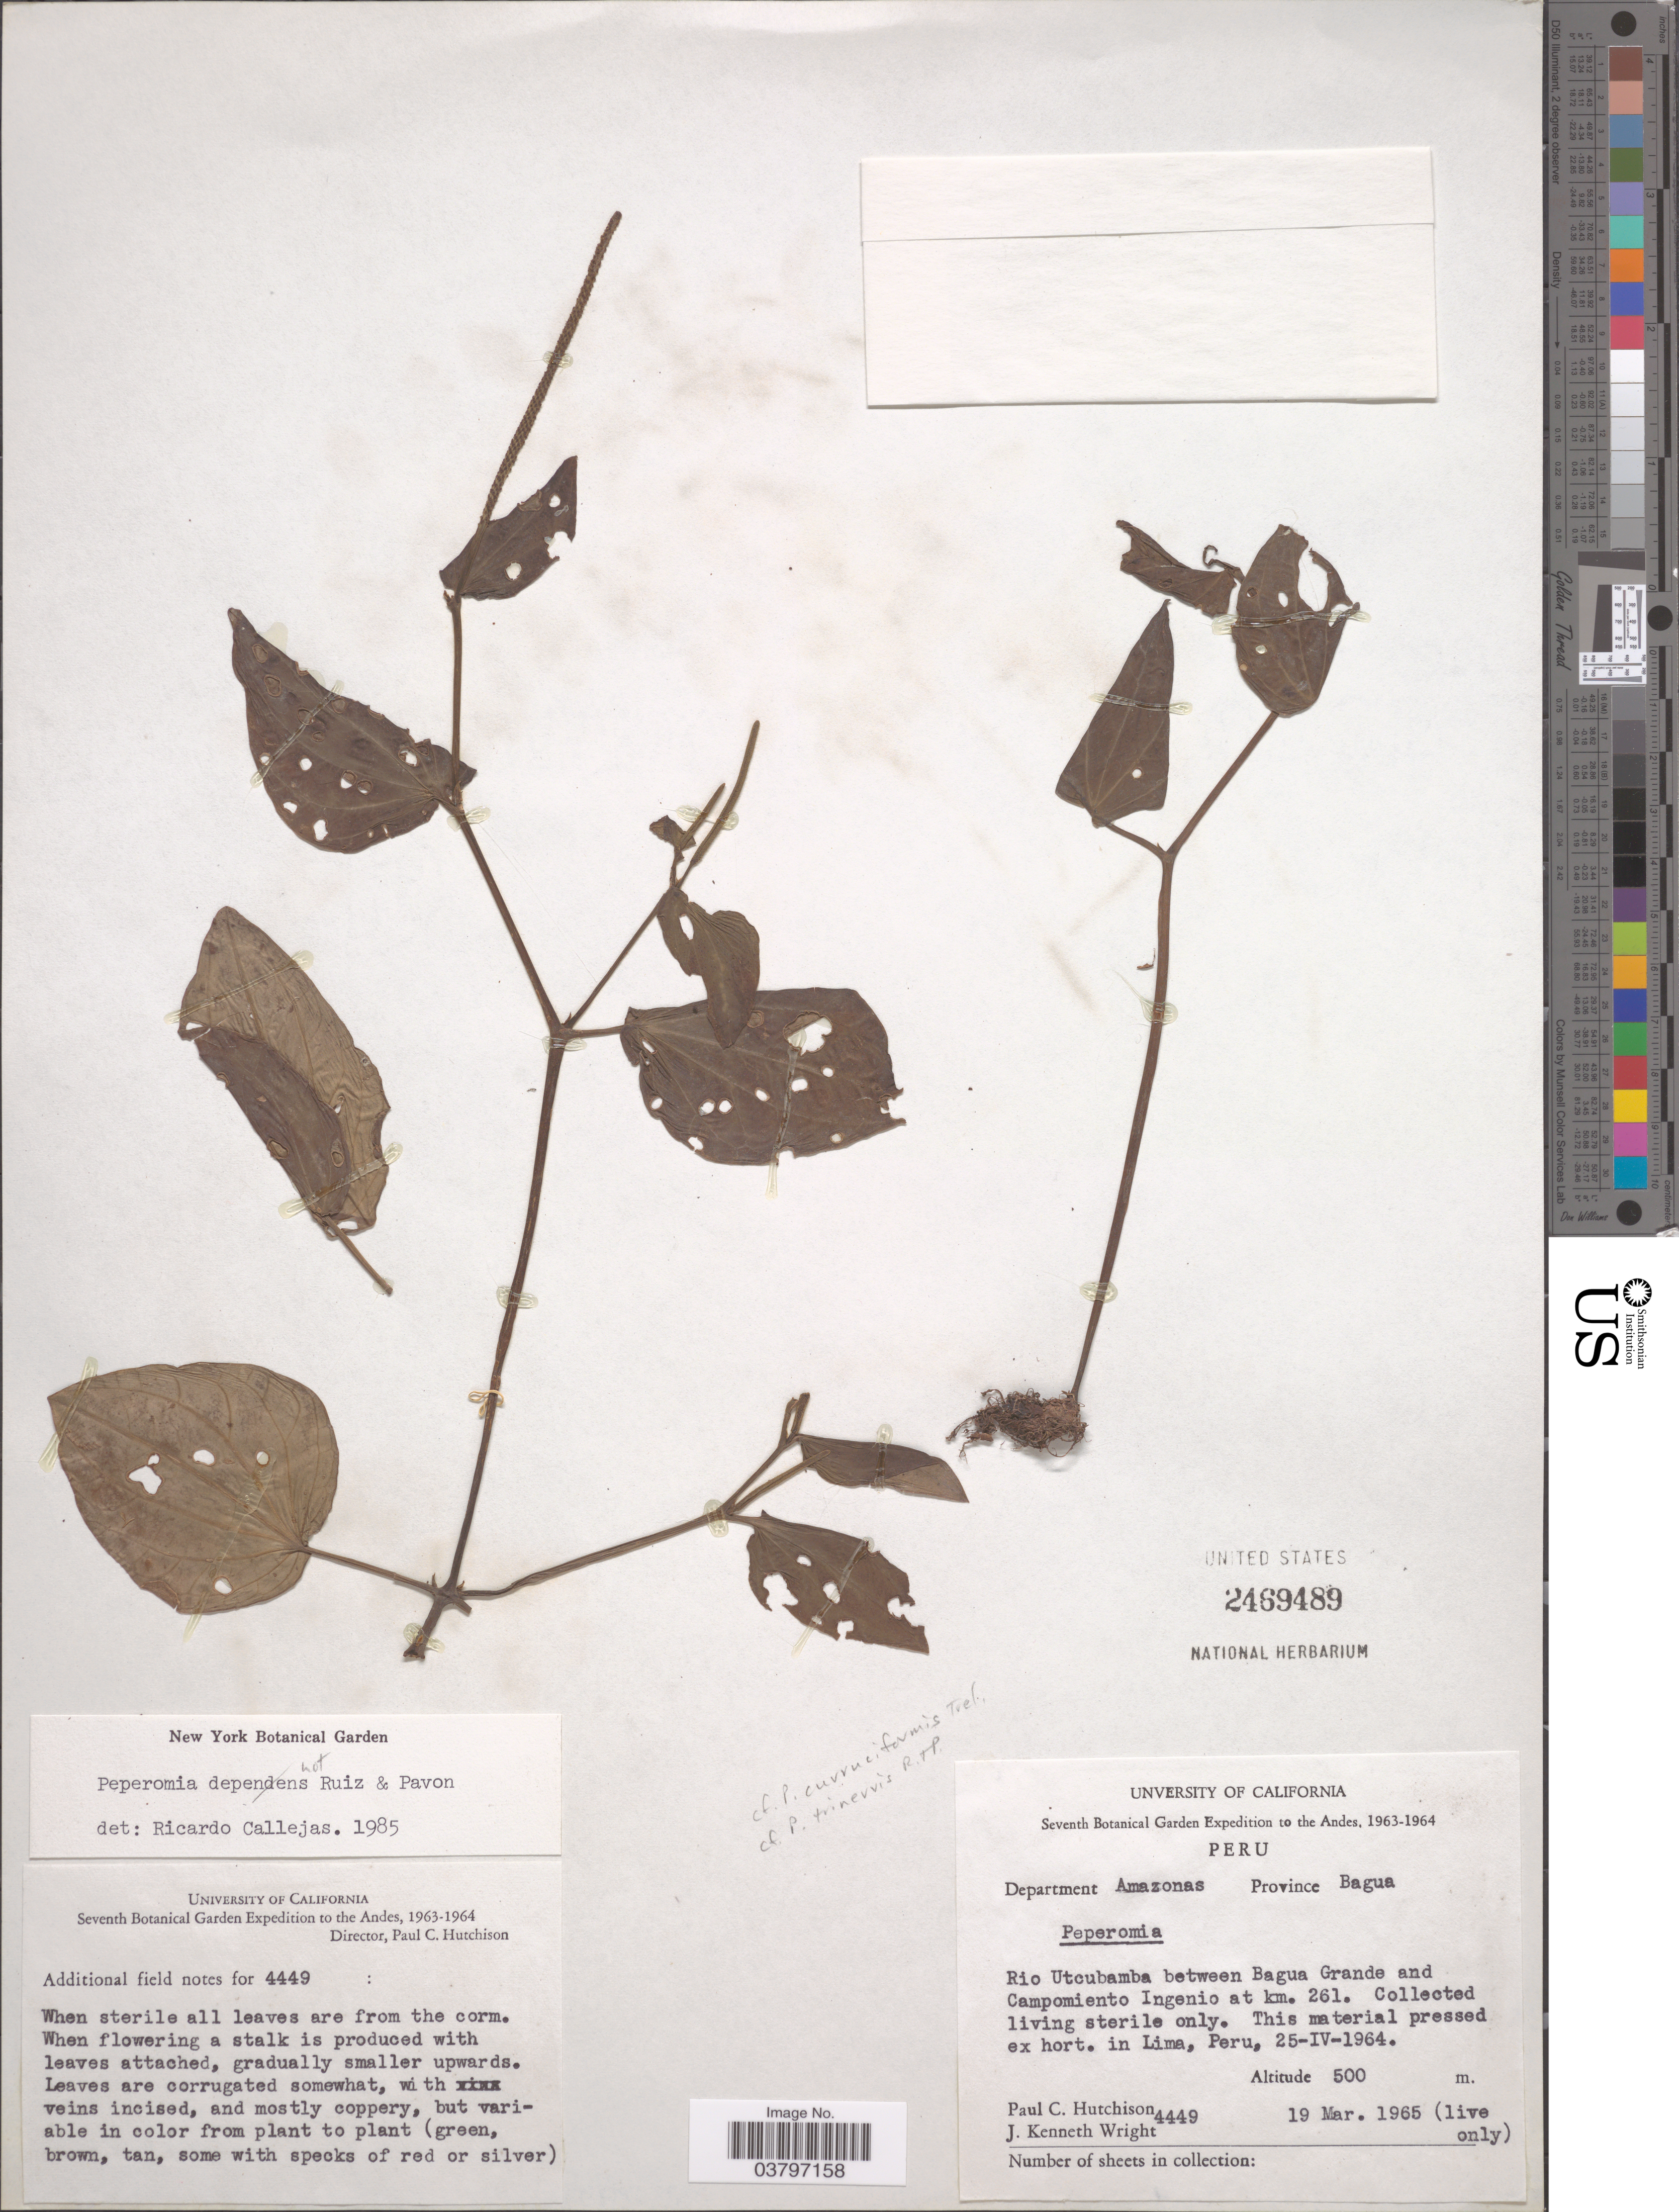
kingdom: Plantae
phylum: Tracheophyta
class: Magnoliopsida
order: Piperales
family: Piperaceae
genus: Peperomia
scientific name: Peperomia clivigaudens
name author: Yunck.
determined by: Jiménez, José Estaban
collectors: P. C. Hutchison & J. K. Wright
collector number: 4449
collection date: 1965-03-19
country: Peru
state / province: Amazonas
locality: The Andes. Department Amazonas. Province Bagua. Rio Utcubamba between Bagua Grande and Campomiento Ingenio at km. 261.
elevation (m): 500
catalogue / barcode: US 2469489